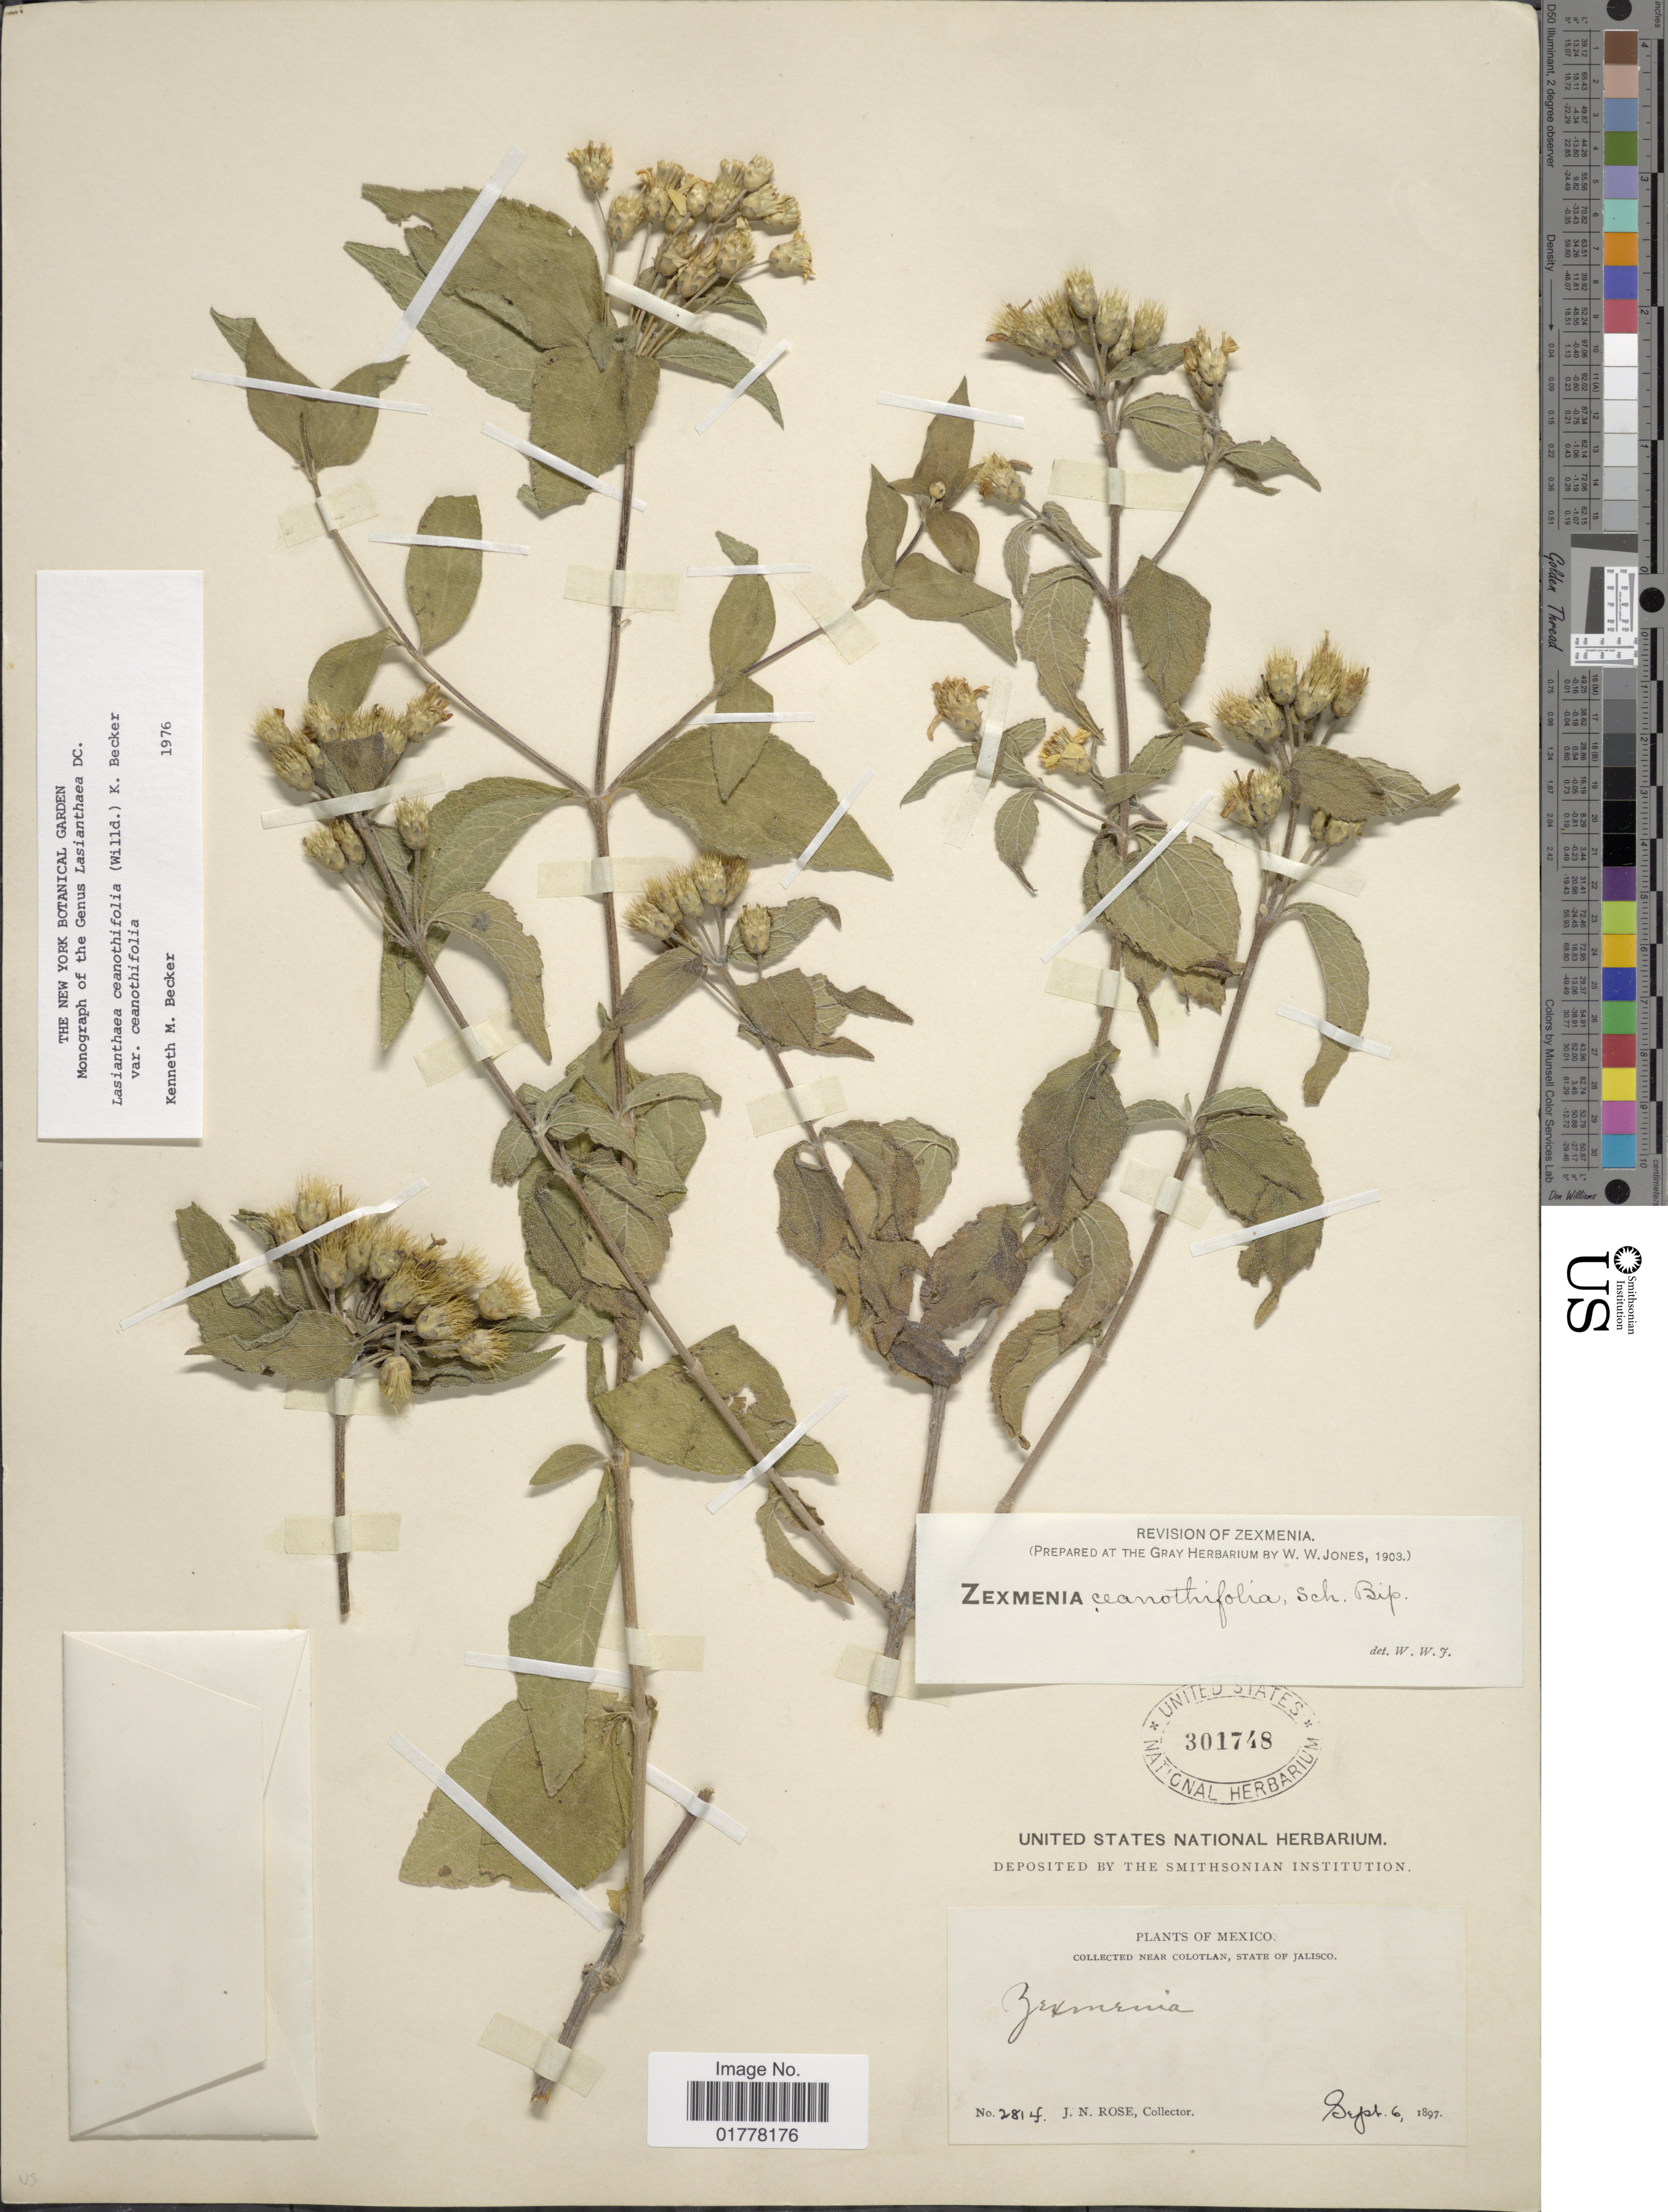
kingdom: Plantae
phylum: Tracheophyta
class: Magnoliopsida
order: Asterales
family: Asteraceae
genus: Lasianthaea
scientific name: Lasianthaea ceanothifolia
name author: (Willd.) K.M. Becker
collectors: J. N. Rose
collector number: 2814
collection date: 1897-09-06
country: Mexico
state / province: Jalisco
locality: Near Colotlan, State of Jalisco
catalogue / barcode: US 301748